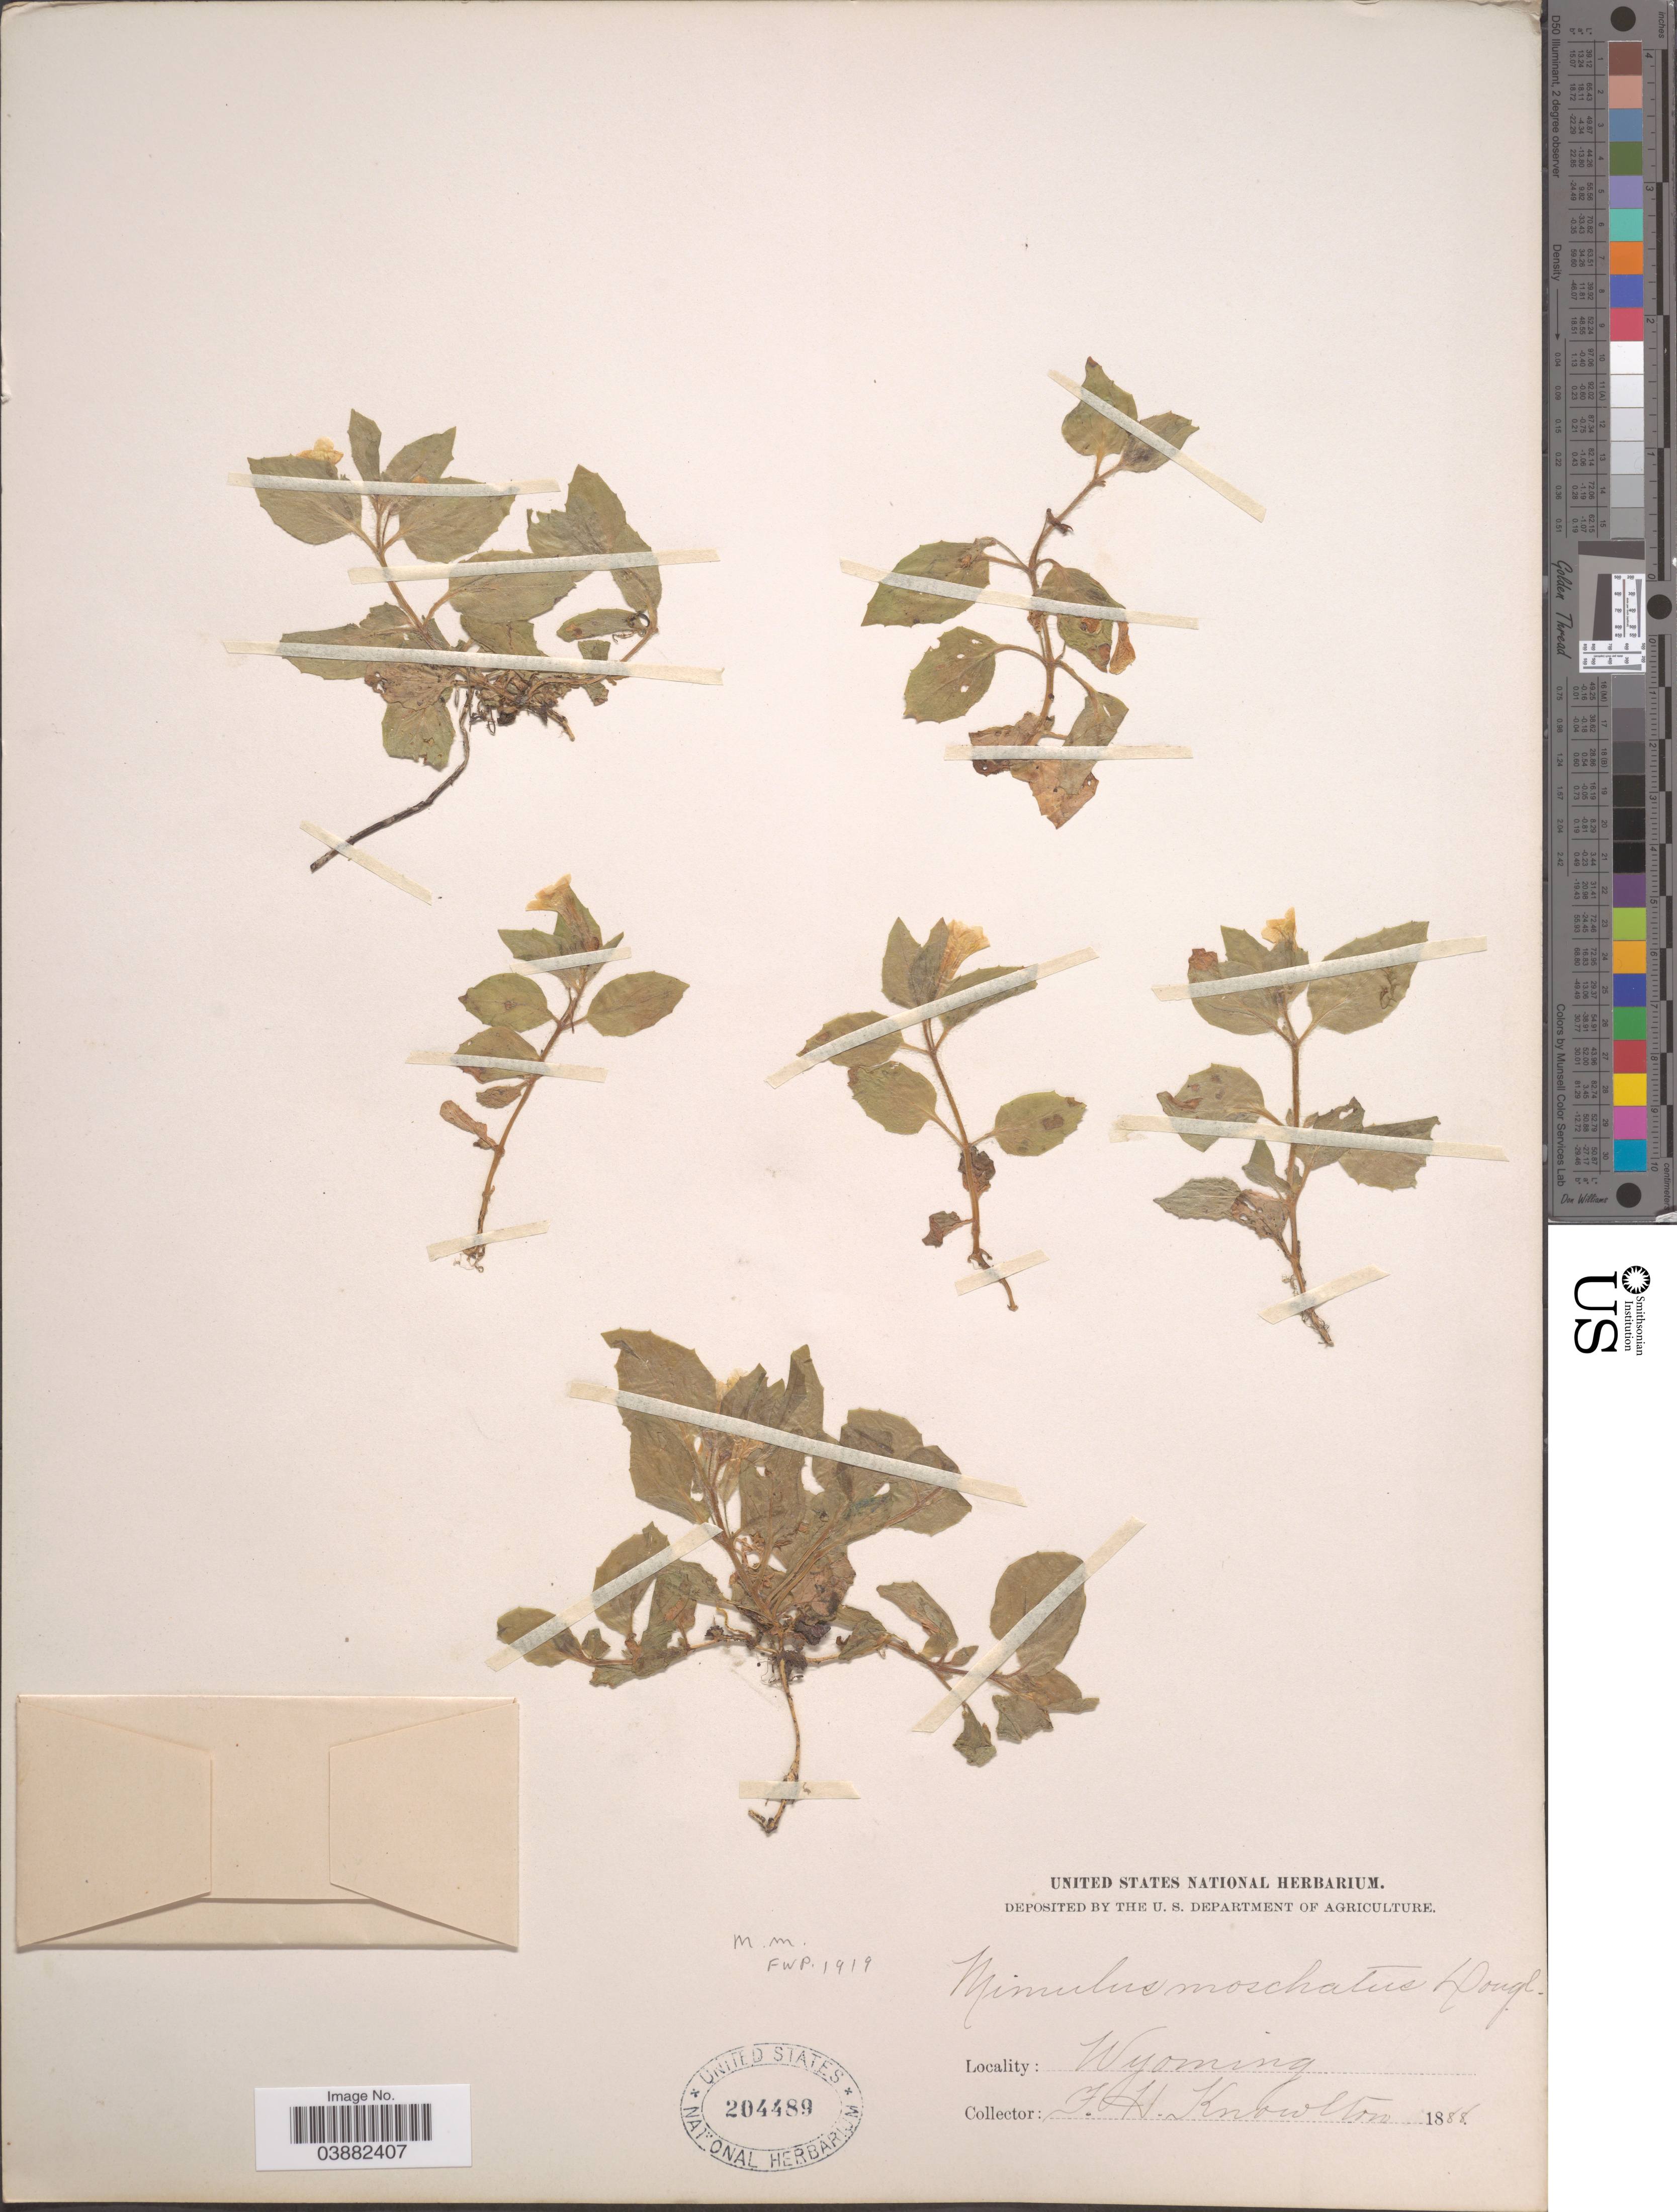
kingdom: Plantae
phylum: Tracheophyta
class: Magnoliopsida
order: Lamiales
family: Phrymaceae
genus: Mimulus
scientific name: Mimulus moschatus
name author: Douglas ex Lindl.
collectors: F. H. Knowlton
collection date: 1888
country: United States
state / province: Wyoming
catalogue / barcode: US 204489